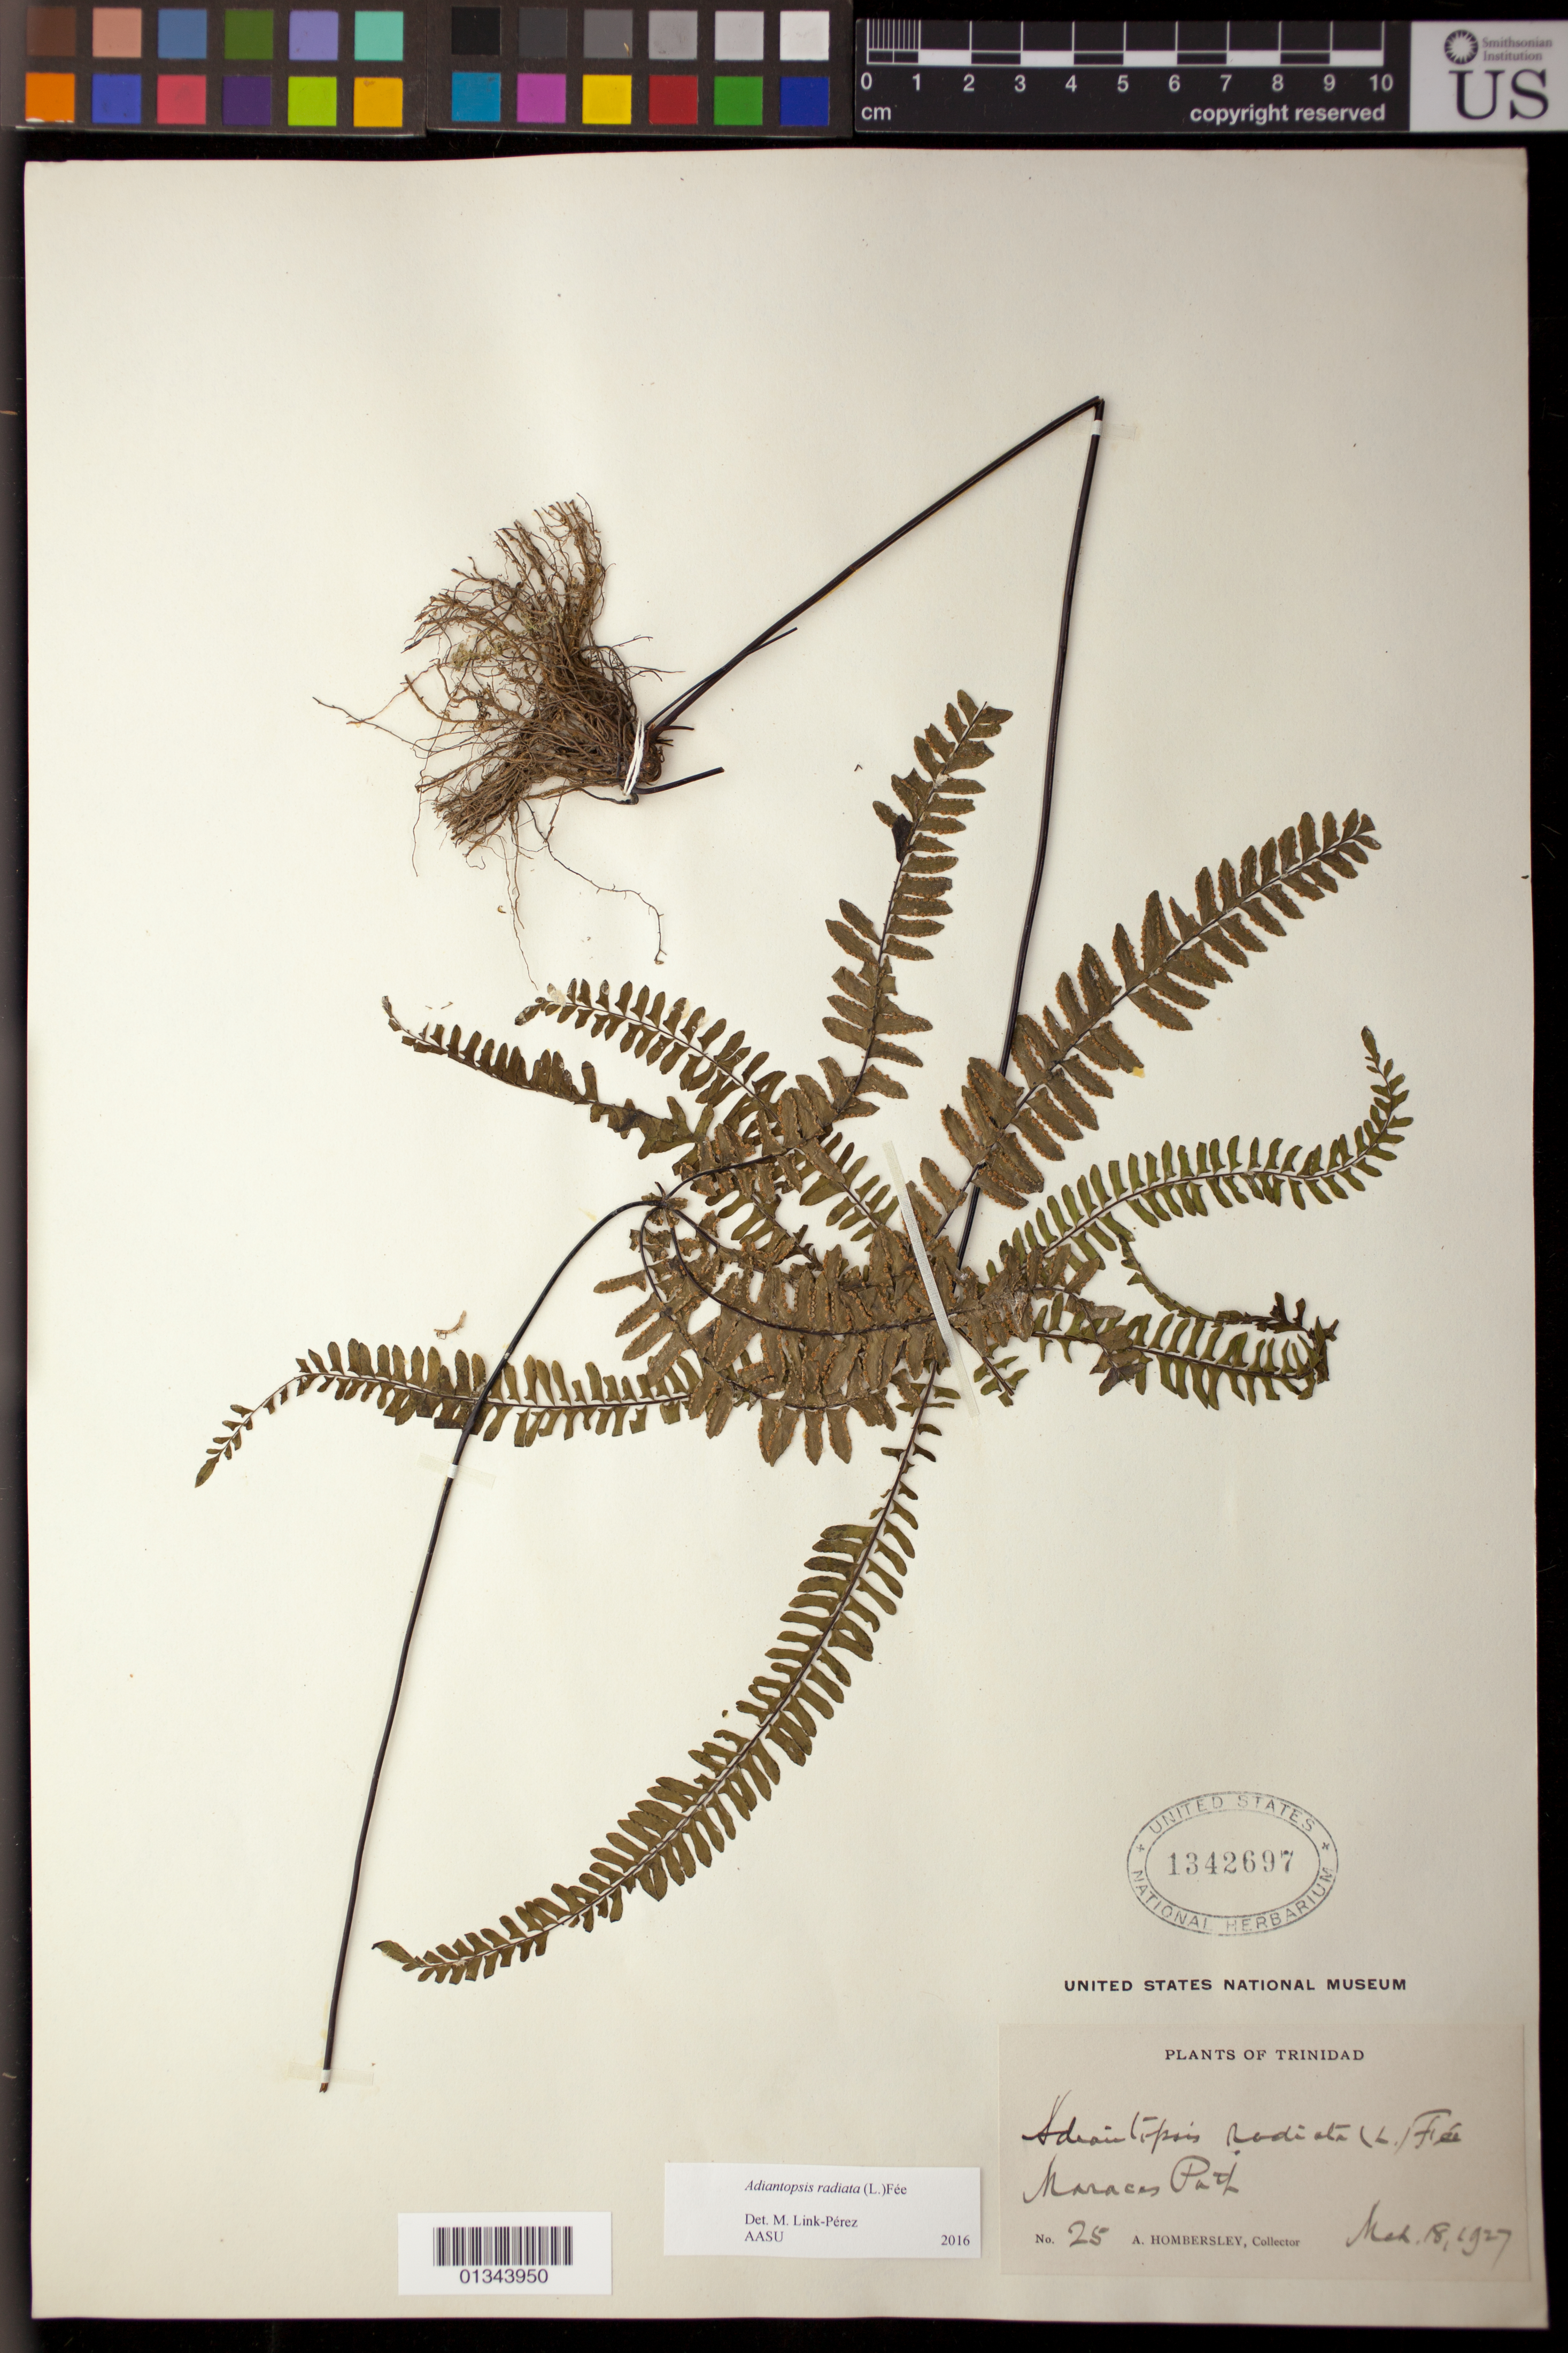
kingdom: Plantae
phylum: Tracheophyta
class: Polypodiopsida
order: Polypodiales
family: Pteridaceae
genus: Adiantopsis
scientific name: Adiantopsis radiata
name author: (L.) Fée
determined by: Link-Perez, Melanie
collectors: A. Hombersley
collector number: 25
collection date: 1927-03-18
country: Trinidad and Tobago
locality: Trinidad, Maracas path.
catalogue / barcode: US 1342697